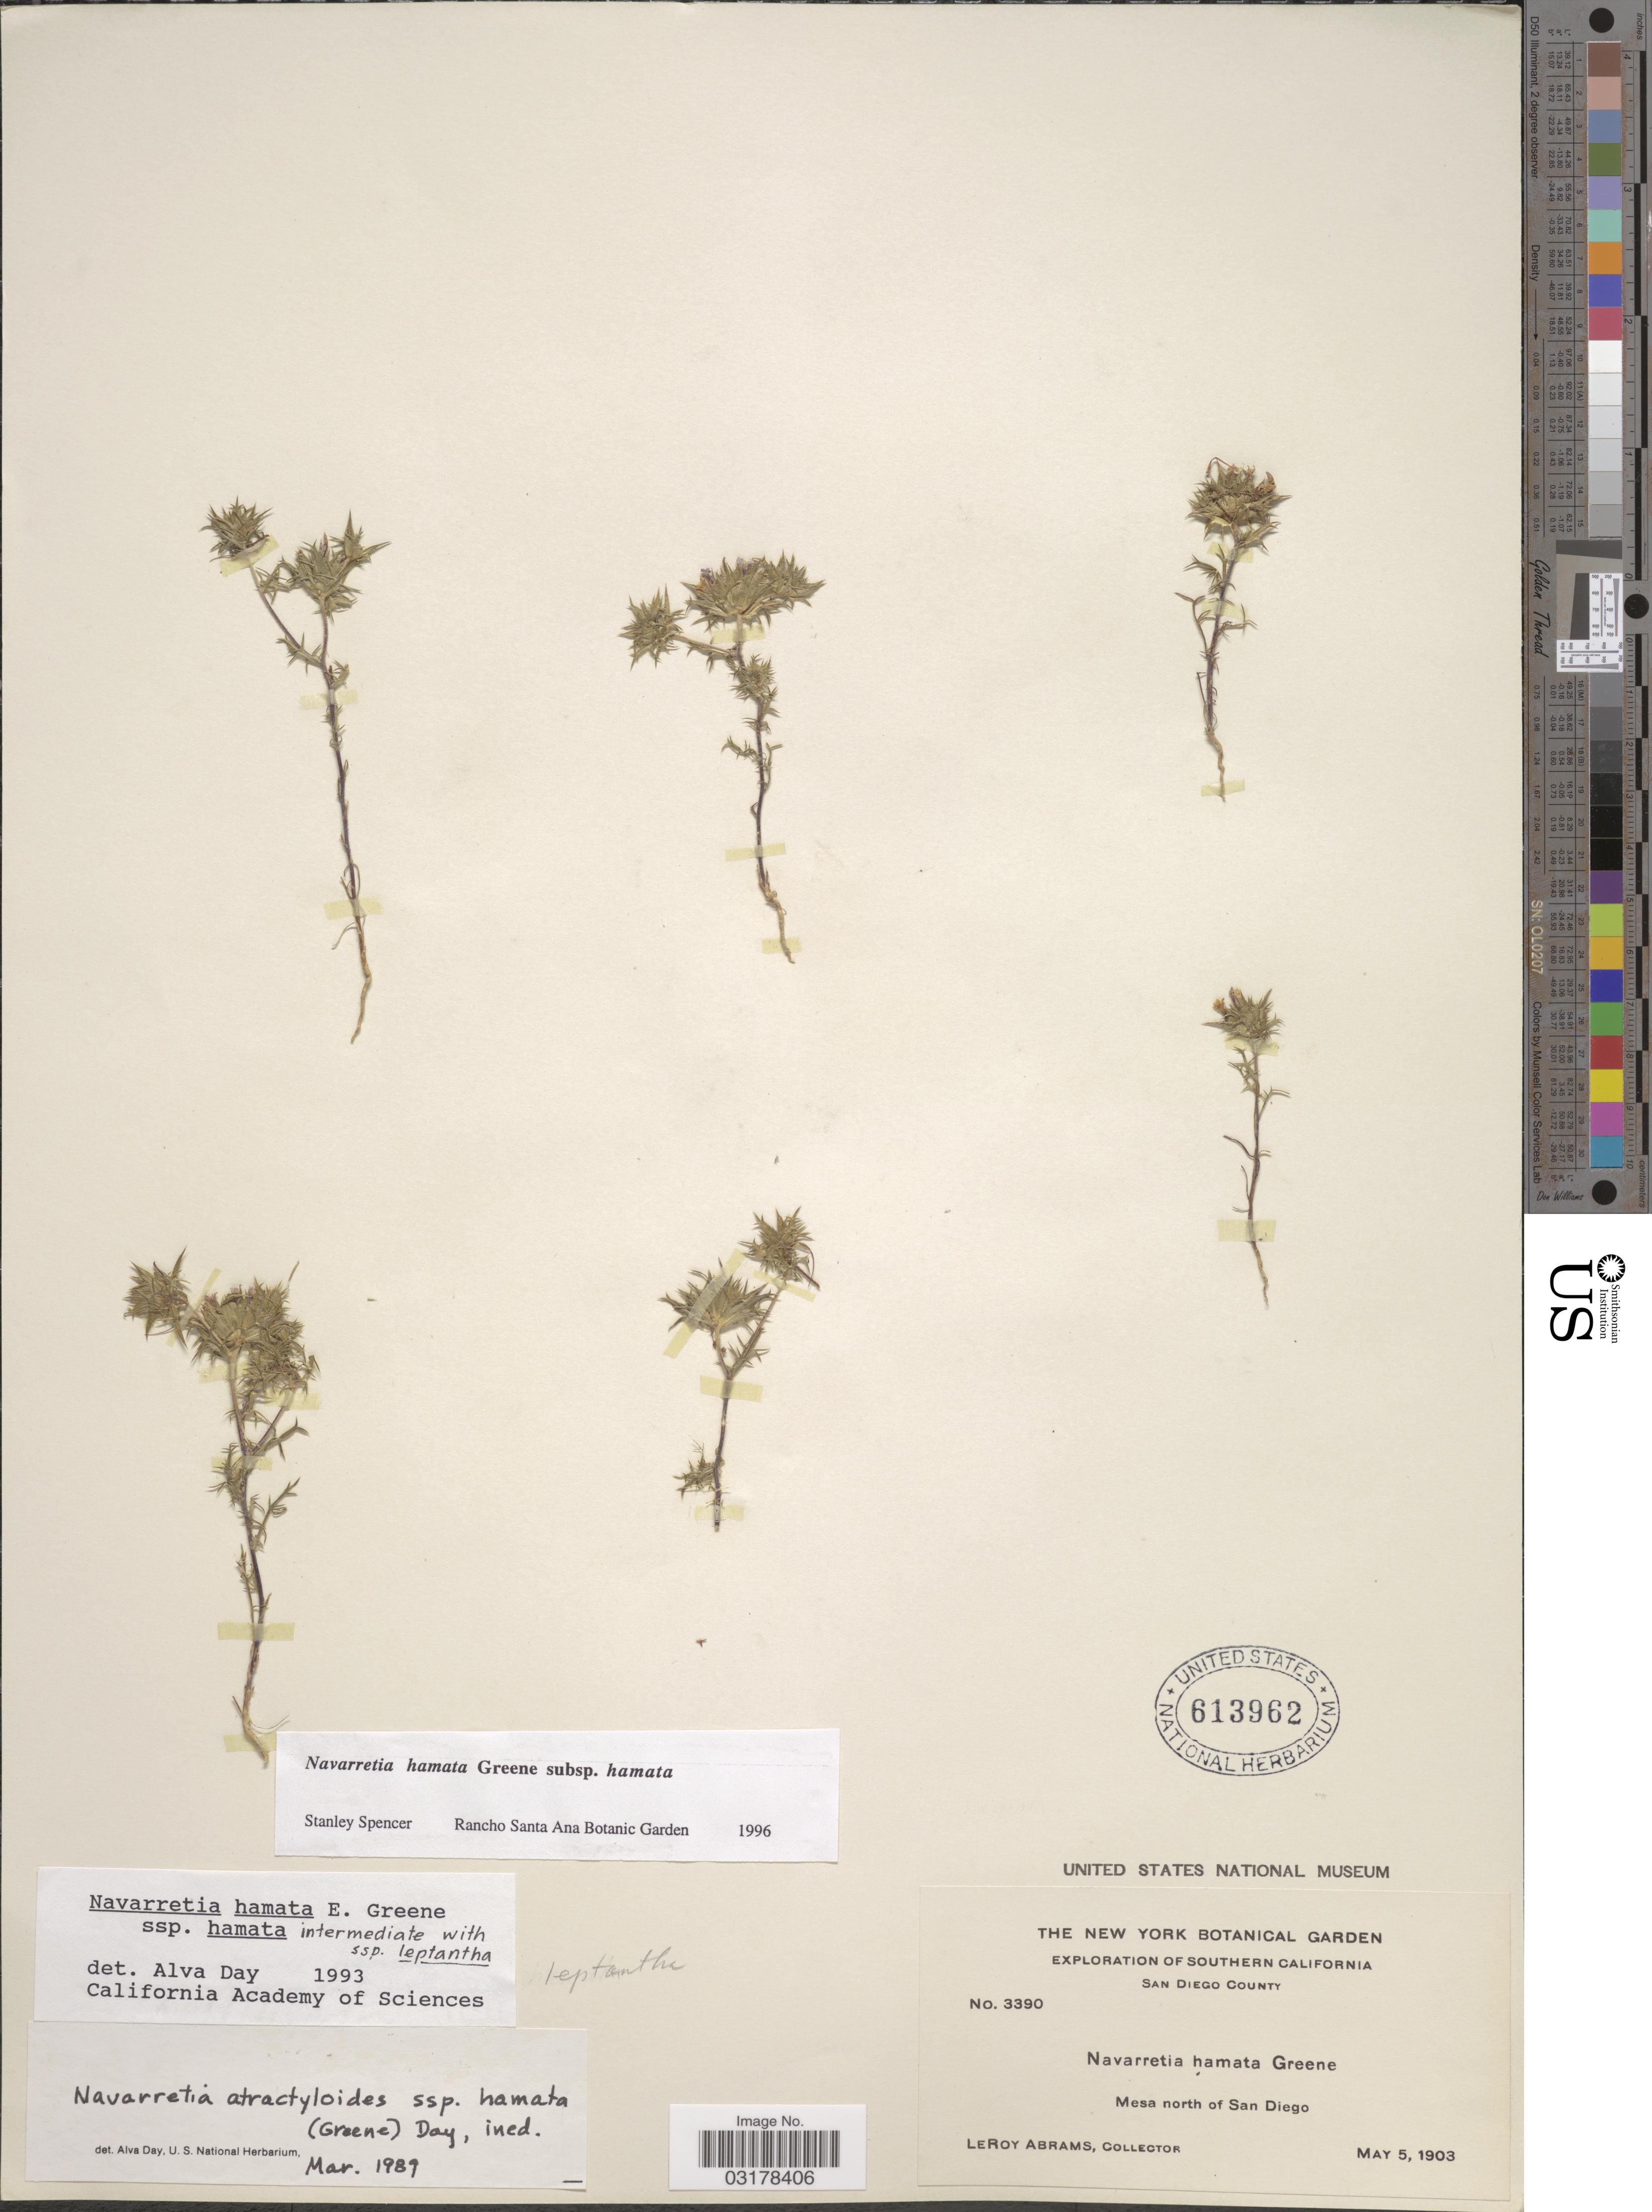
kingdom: Plantae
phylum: Tracheophyta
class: Magnoliopsida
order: Ericales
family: Polemoniaceae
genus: Navarretia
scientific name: Navarretia hamata var. hamata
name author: Greene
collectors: L. Abrams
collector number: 3390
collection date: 1903-05-05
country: United States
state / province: California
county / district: San Diego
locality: Southern California. San Diego County. Mesa north of San Diego.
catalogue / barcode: US 613962